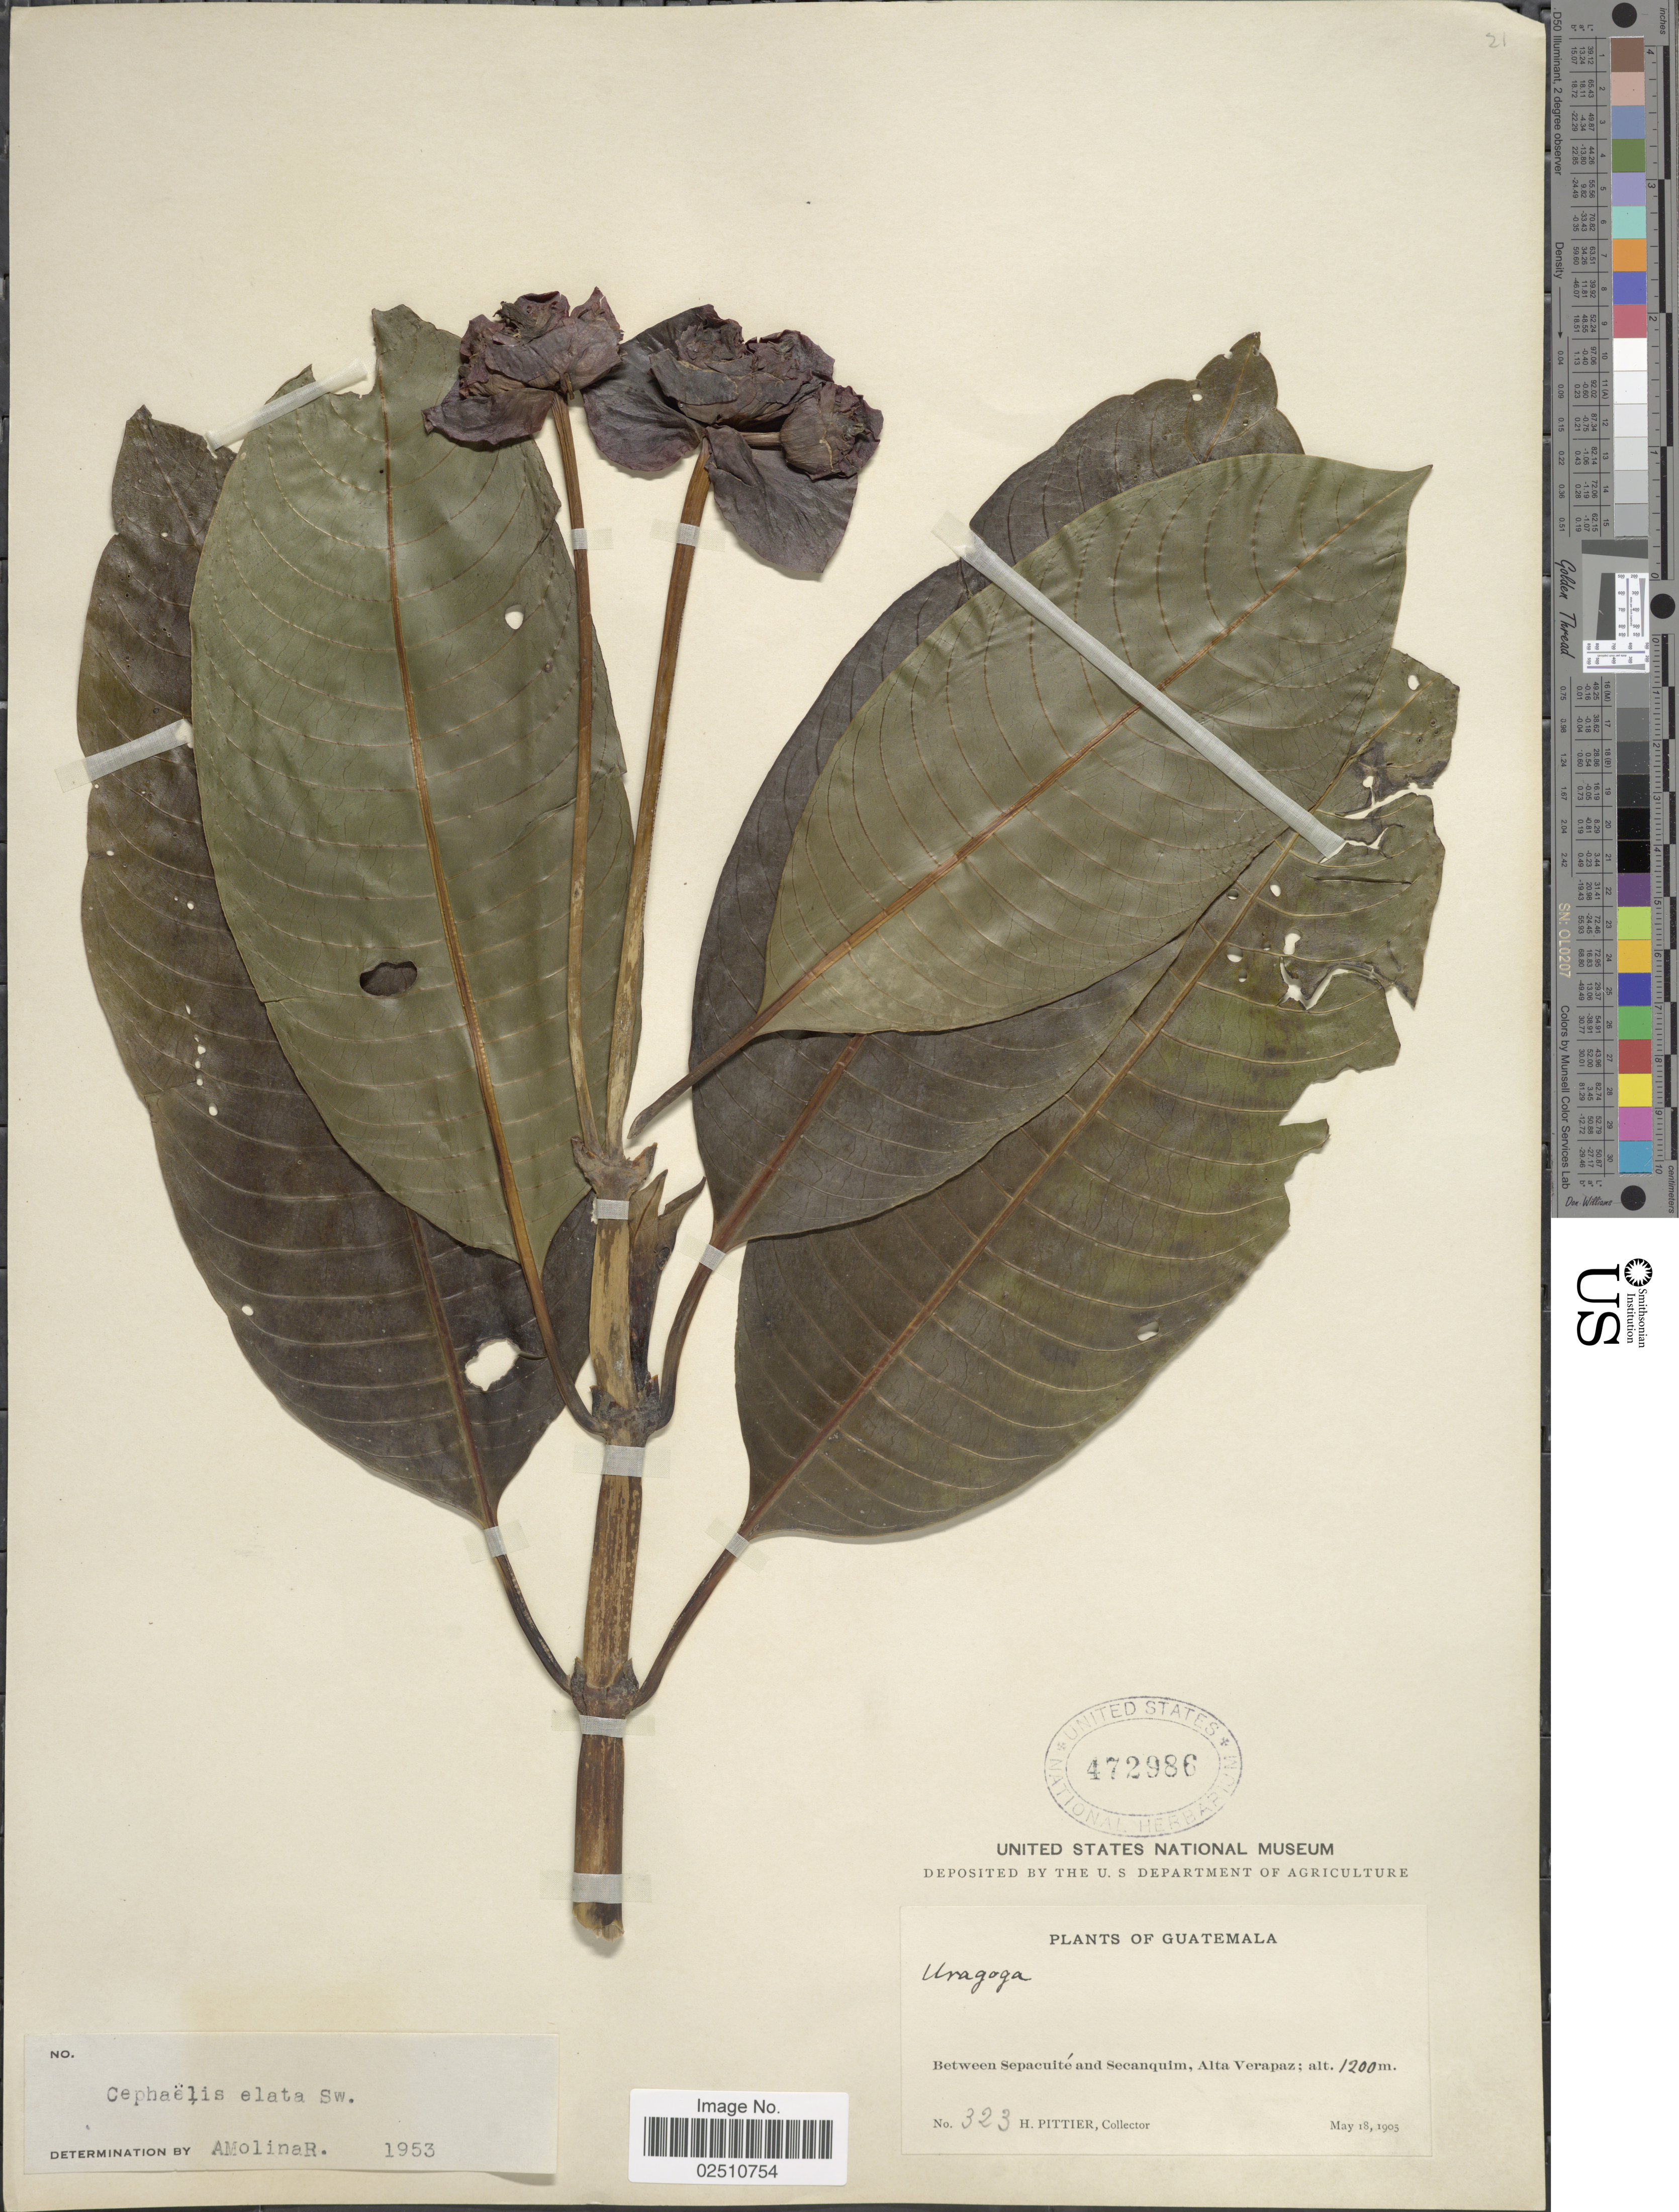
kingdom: Plantae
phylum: Tracheophyta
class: Magnoliopsida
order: Gentianales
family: Rubiaceae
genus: Psychotria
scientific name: Psychotria elata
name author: (Sw.) Hammel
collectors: H. F. Pittier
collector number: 323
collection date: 1905-05-18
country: Guatemala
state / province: Alta Verapaz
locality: Between Sepacuite and Secanquim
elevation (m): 1200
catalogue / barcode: US 472986